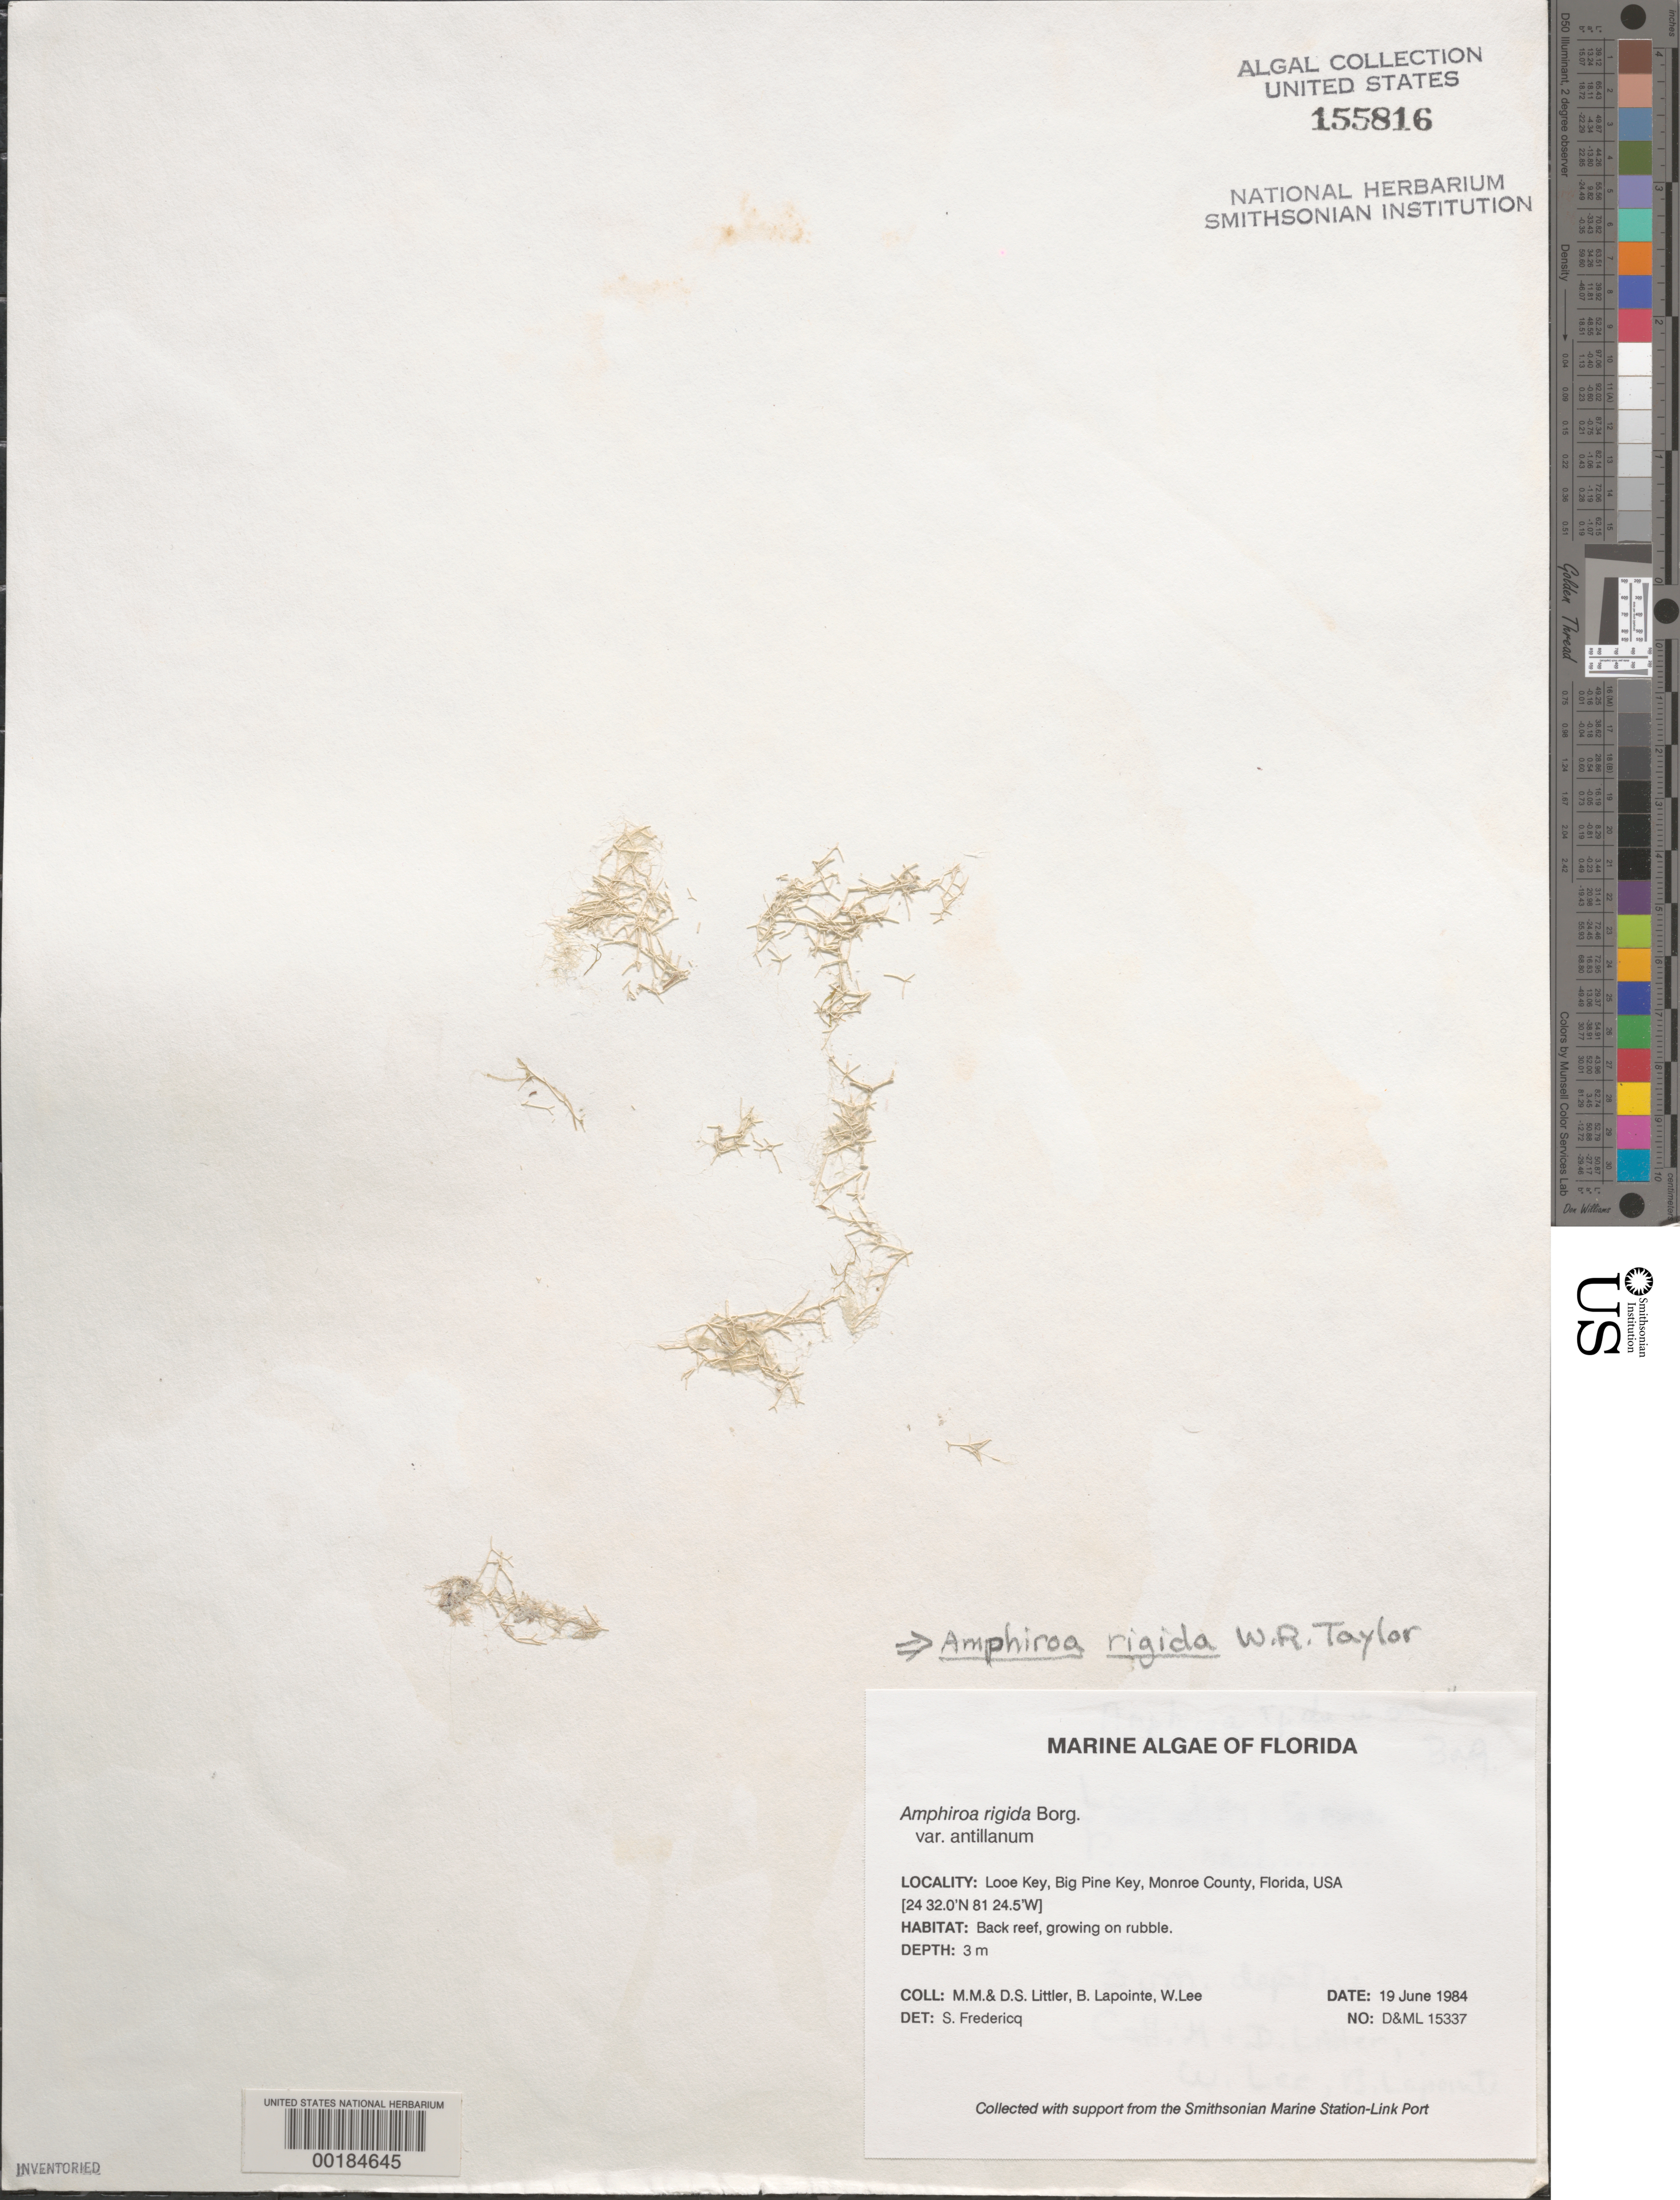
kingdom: Plantae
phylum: Rhodophyta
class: Florideophyceae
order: Corallinales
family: Lithophyllaceae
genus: Amphiroa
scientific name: Amphiroa rigida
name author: W.R. Taylor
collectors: M. M. Littler, D. S. Littler, B. Lapointe & W. Lee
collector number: D&ML 15337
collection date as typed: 19 Jun 1984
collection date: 1984-06-19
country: United States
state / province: Florida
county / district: Monroe County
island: Looe Key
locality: Looe Key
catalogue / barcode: US 155816